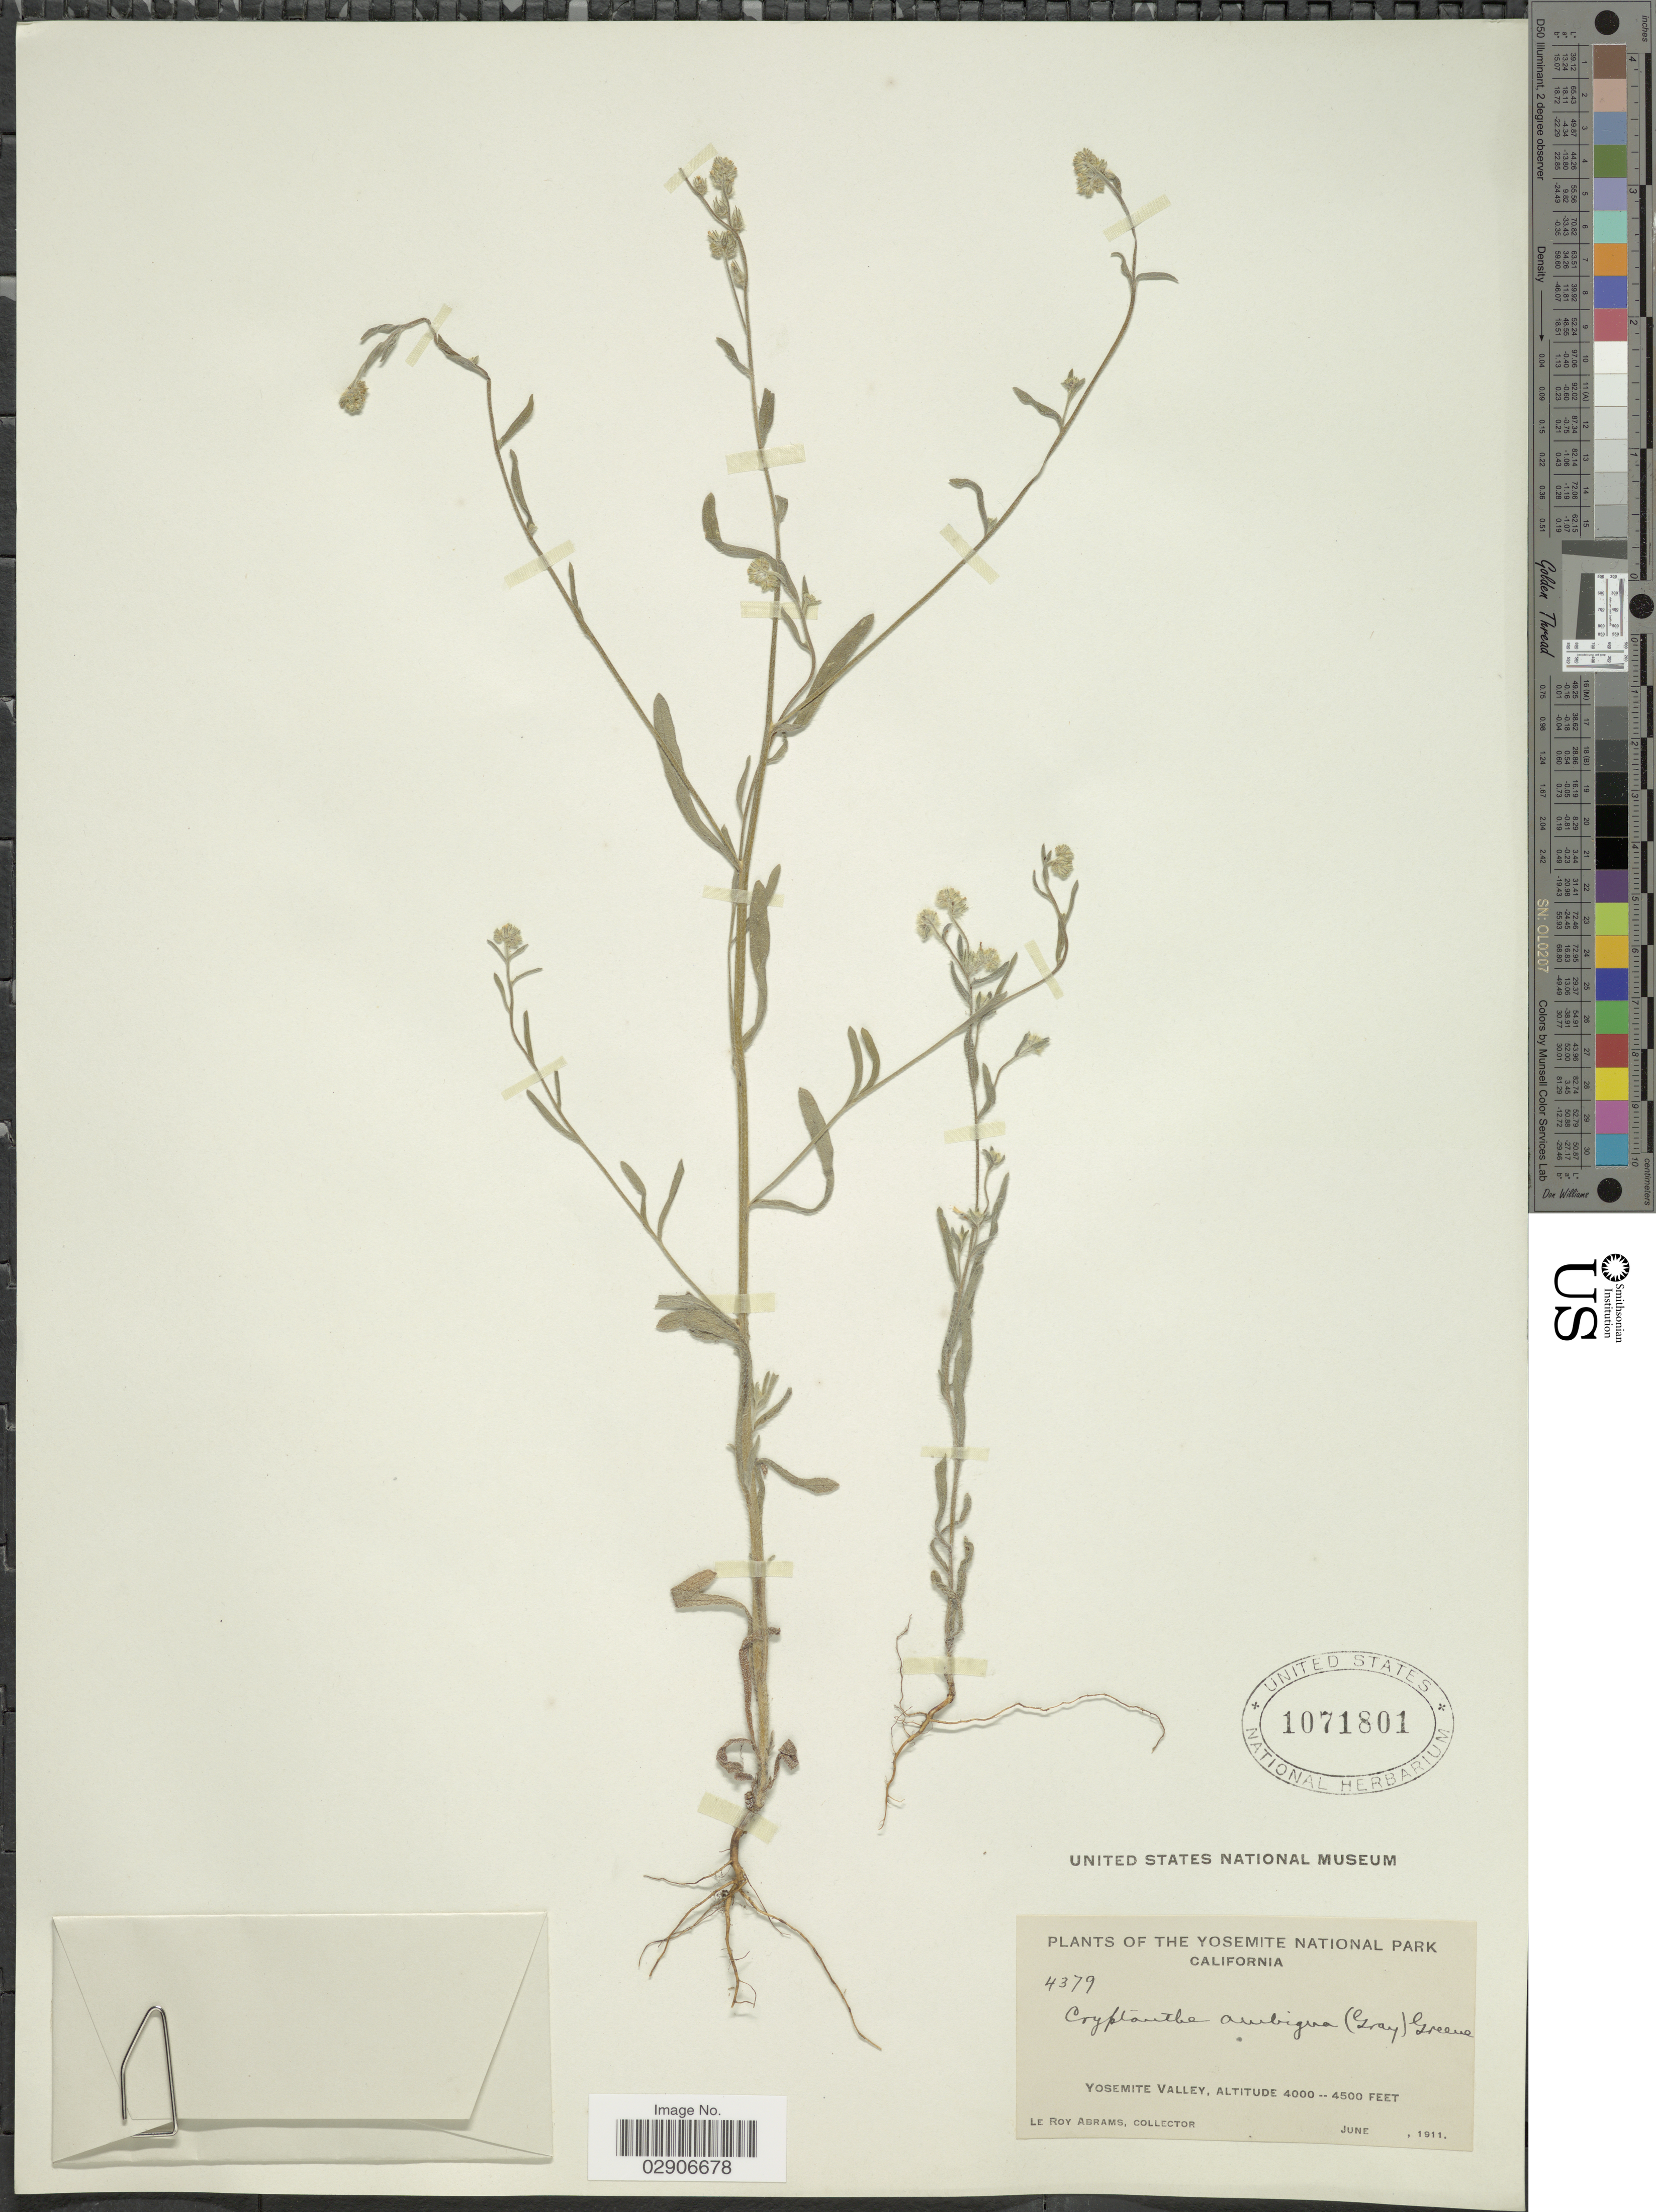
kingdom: Plantae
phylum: Tracheophyta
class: Magnoliopsida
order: Boraginales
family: Boraginaceae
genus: Cryptantha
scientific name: Cryptantha ambigua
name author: (A. Gray) Greene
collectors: L. Abrams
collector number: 4379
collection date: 1911-06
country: United States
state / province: California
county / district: Mariposa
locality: Yosemite Valley, Yosemite National Park. California.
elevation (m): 1219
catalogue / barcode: US 1071801